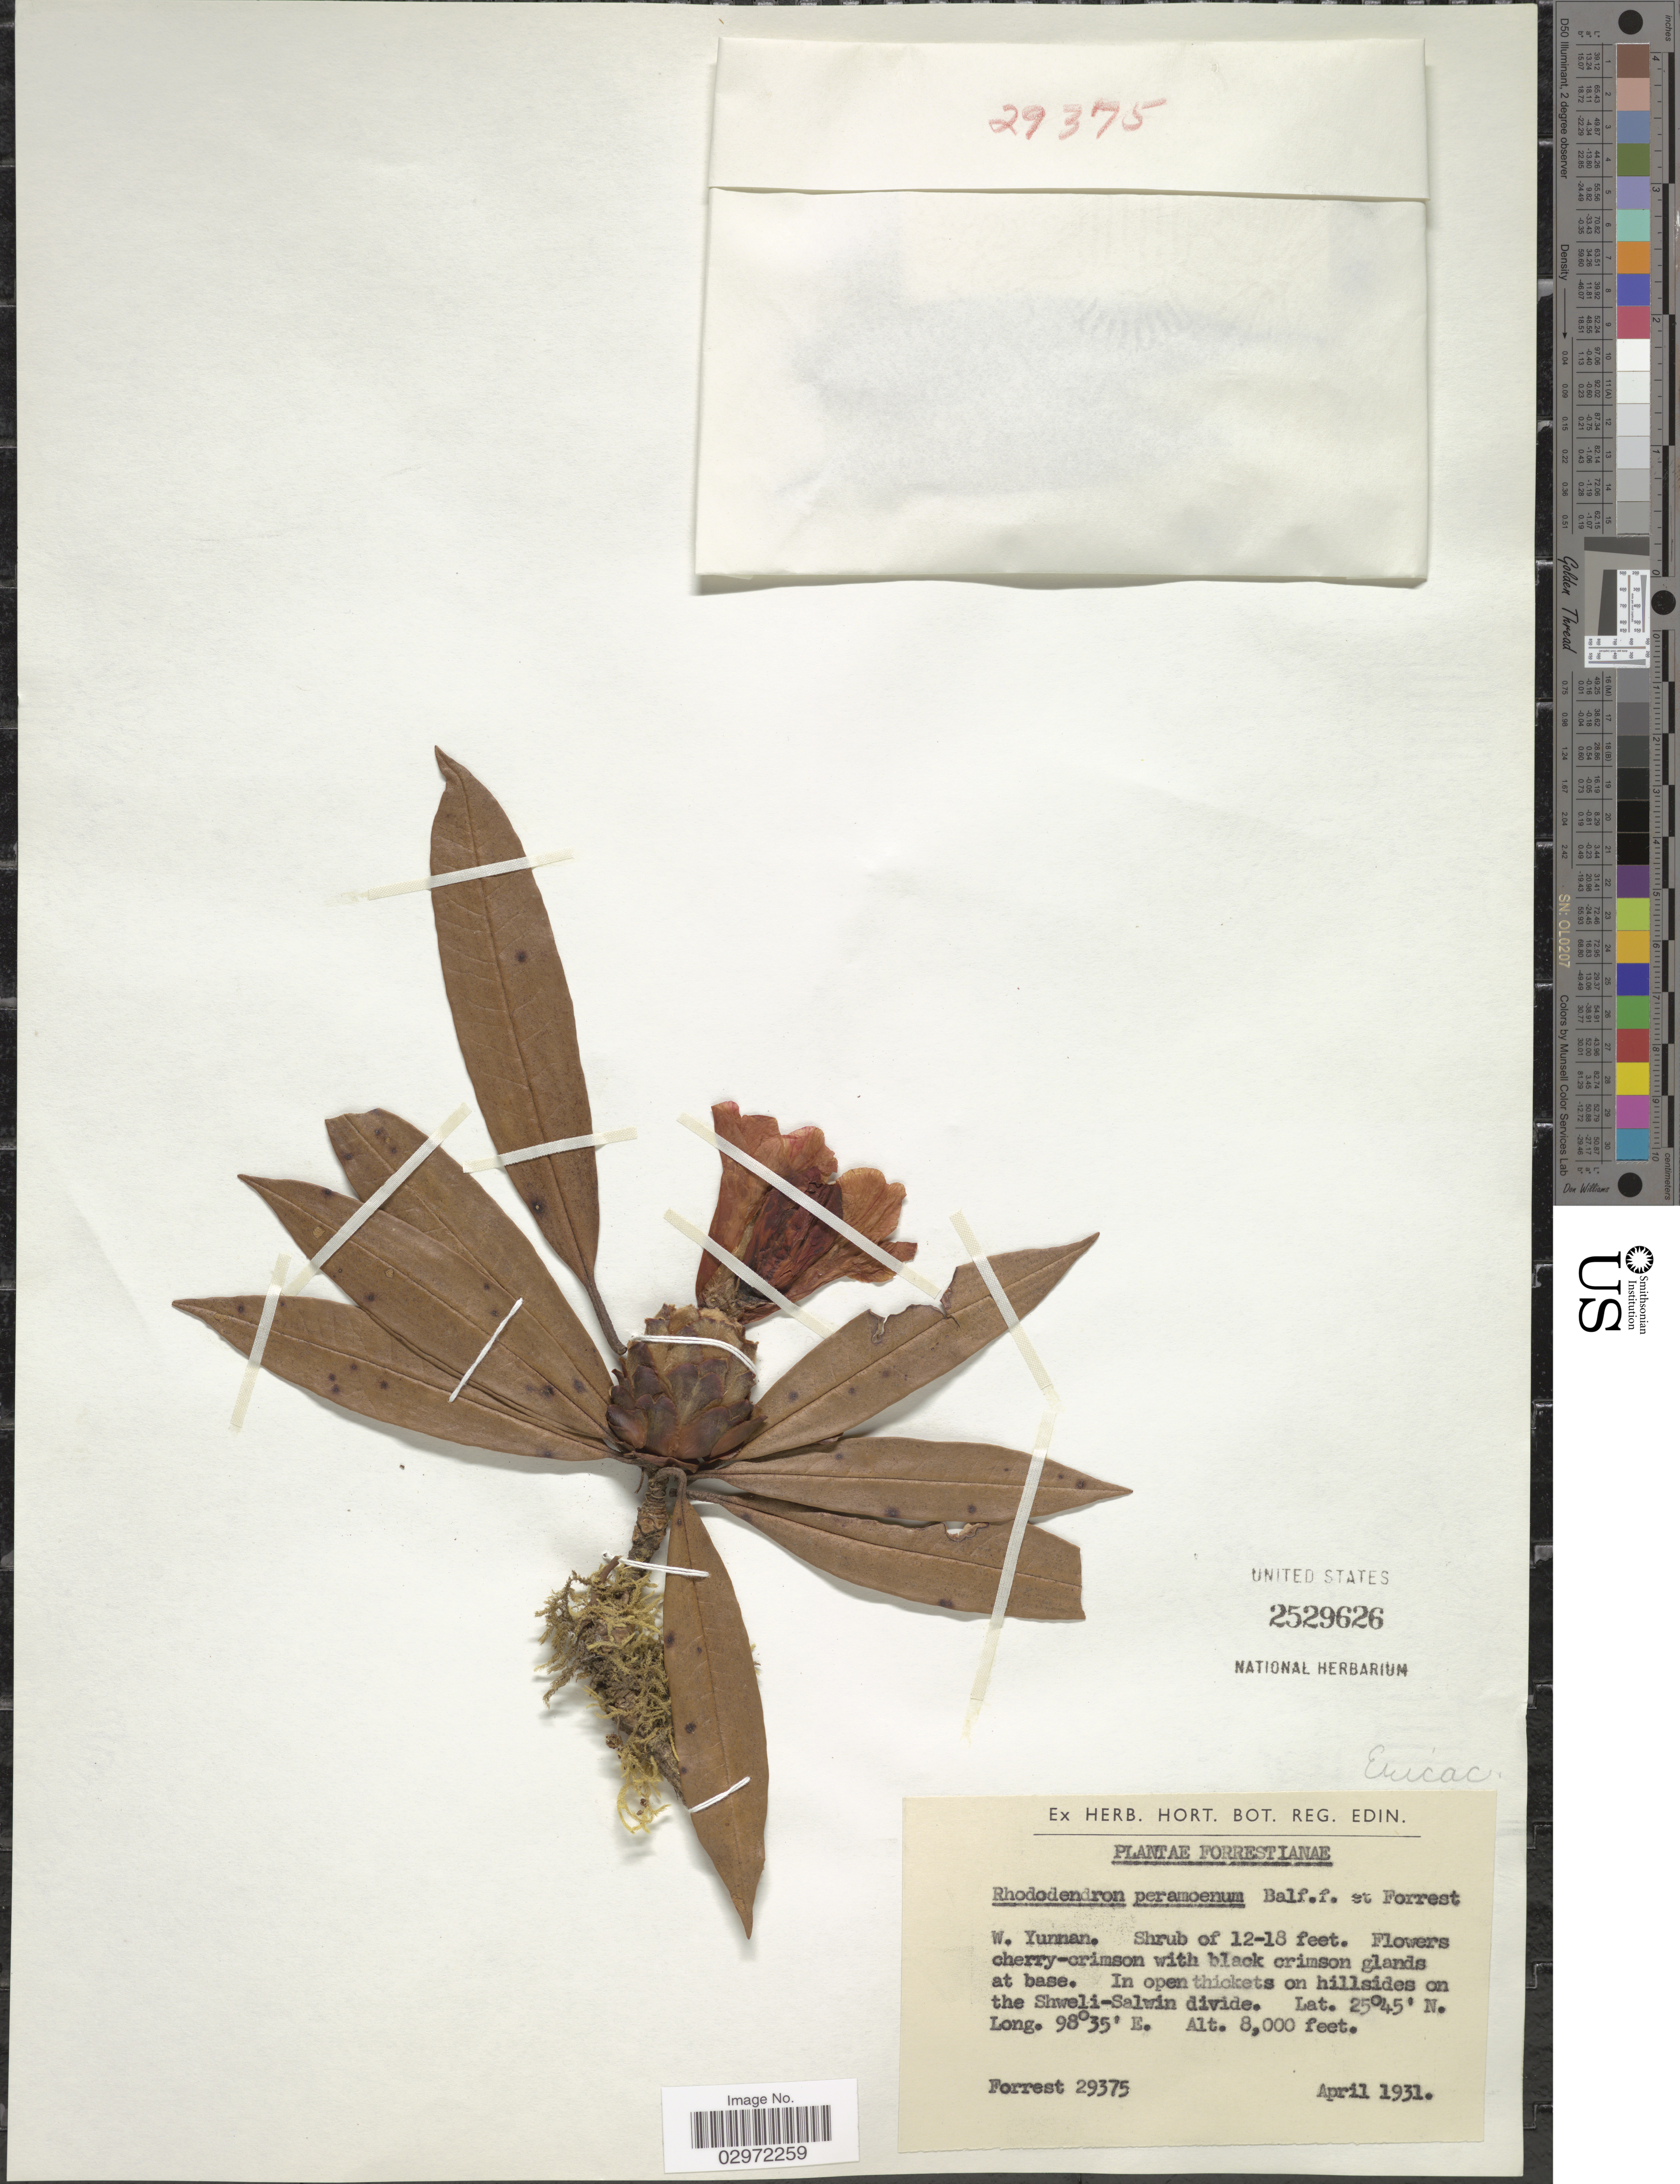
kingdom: Plantae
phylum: Tracheophyta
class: Magnoliopsida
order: Ericales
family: Ericaceae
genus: Rhododendron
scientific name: Rhododendron peramoenum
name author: Balf. f. & Forrest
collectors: -. Forrest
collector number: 29375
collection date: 1931-04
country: China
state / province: Yunnan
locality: W. Yunnan. In open thickets on hillsides on the Shweli-Salwin divide.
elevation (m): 2438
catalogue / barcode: US 2529626